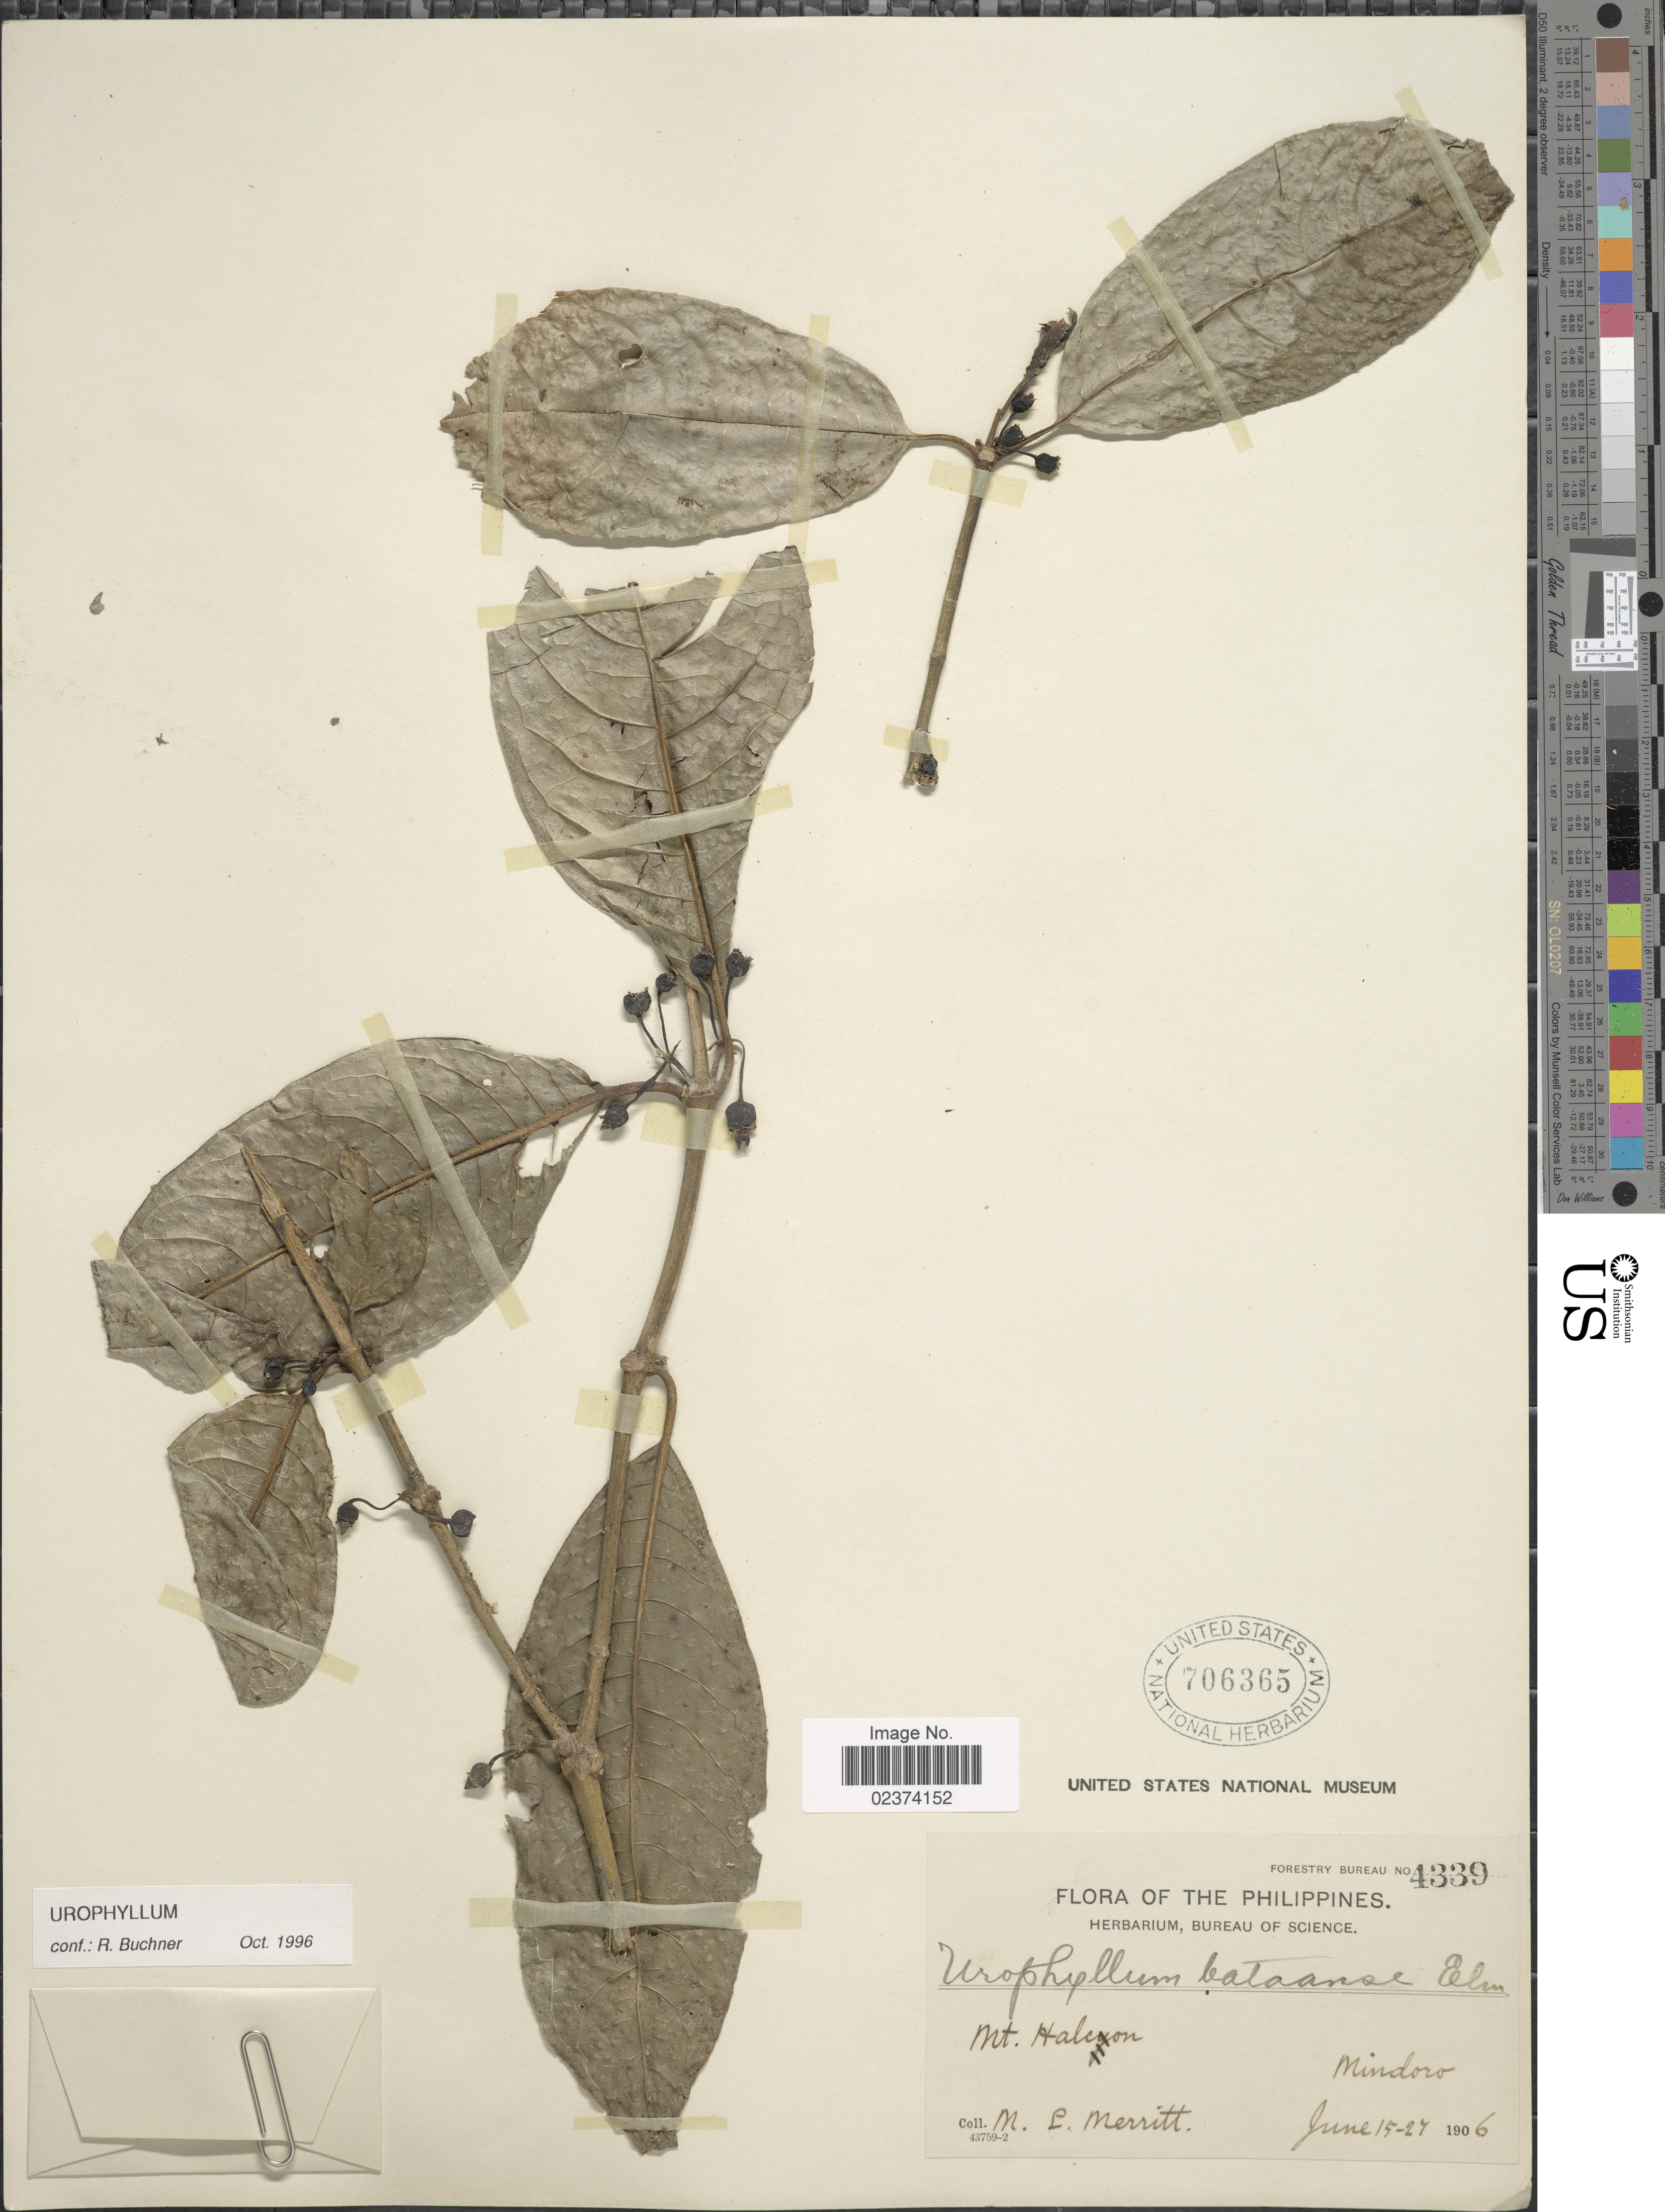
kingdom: Plantae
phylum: Tracheophyta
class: Magnoliopsida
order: Gentianales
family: Rubiaceae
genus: Urophyllum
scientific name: Urophyllum sp.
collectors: M. L. Merritt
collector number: Forestry Bureau 4339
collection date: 1906-06-15/1906-06-27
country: Philippines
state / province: Mimaropa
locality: Mt. Halcon, Mindoro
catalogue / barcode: US 706365